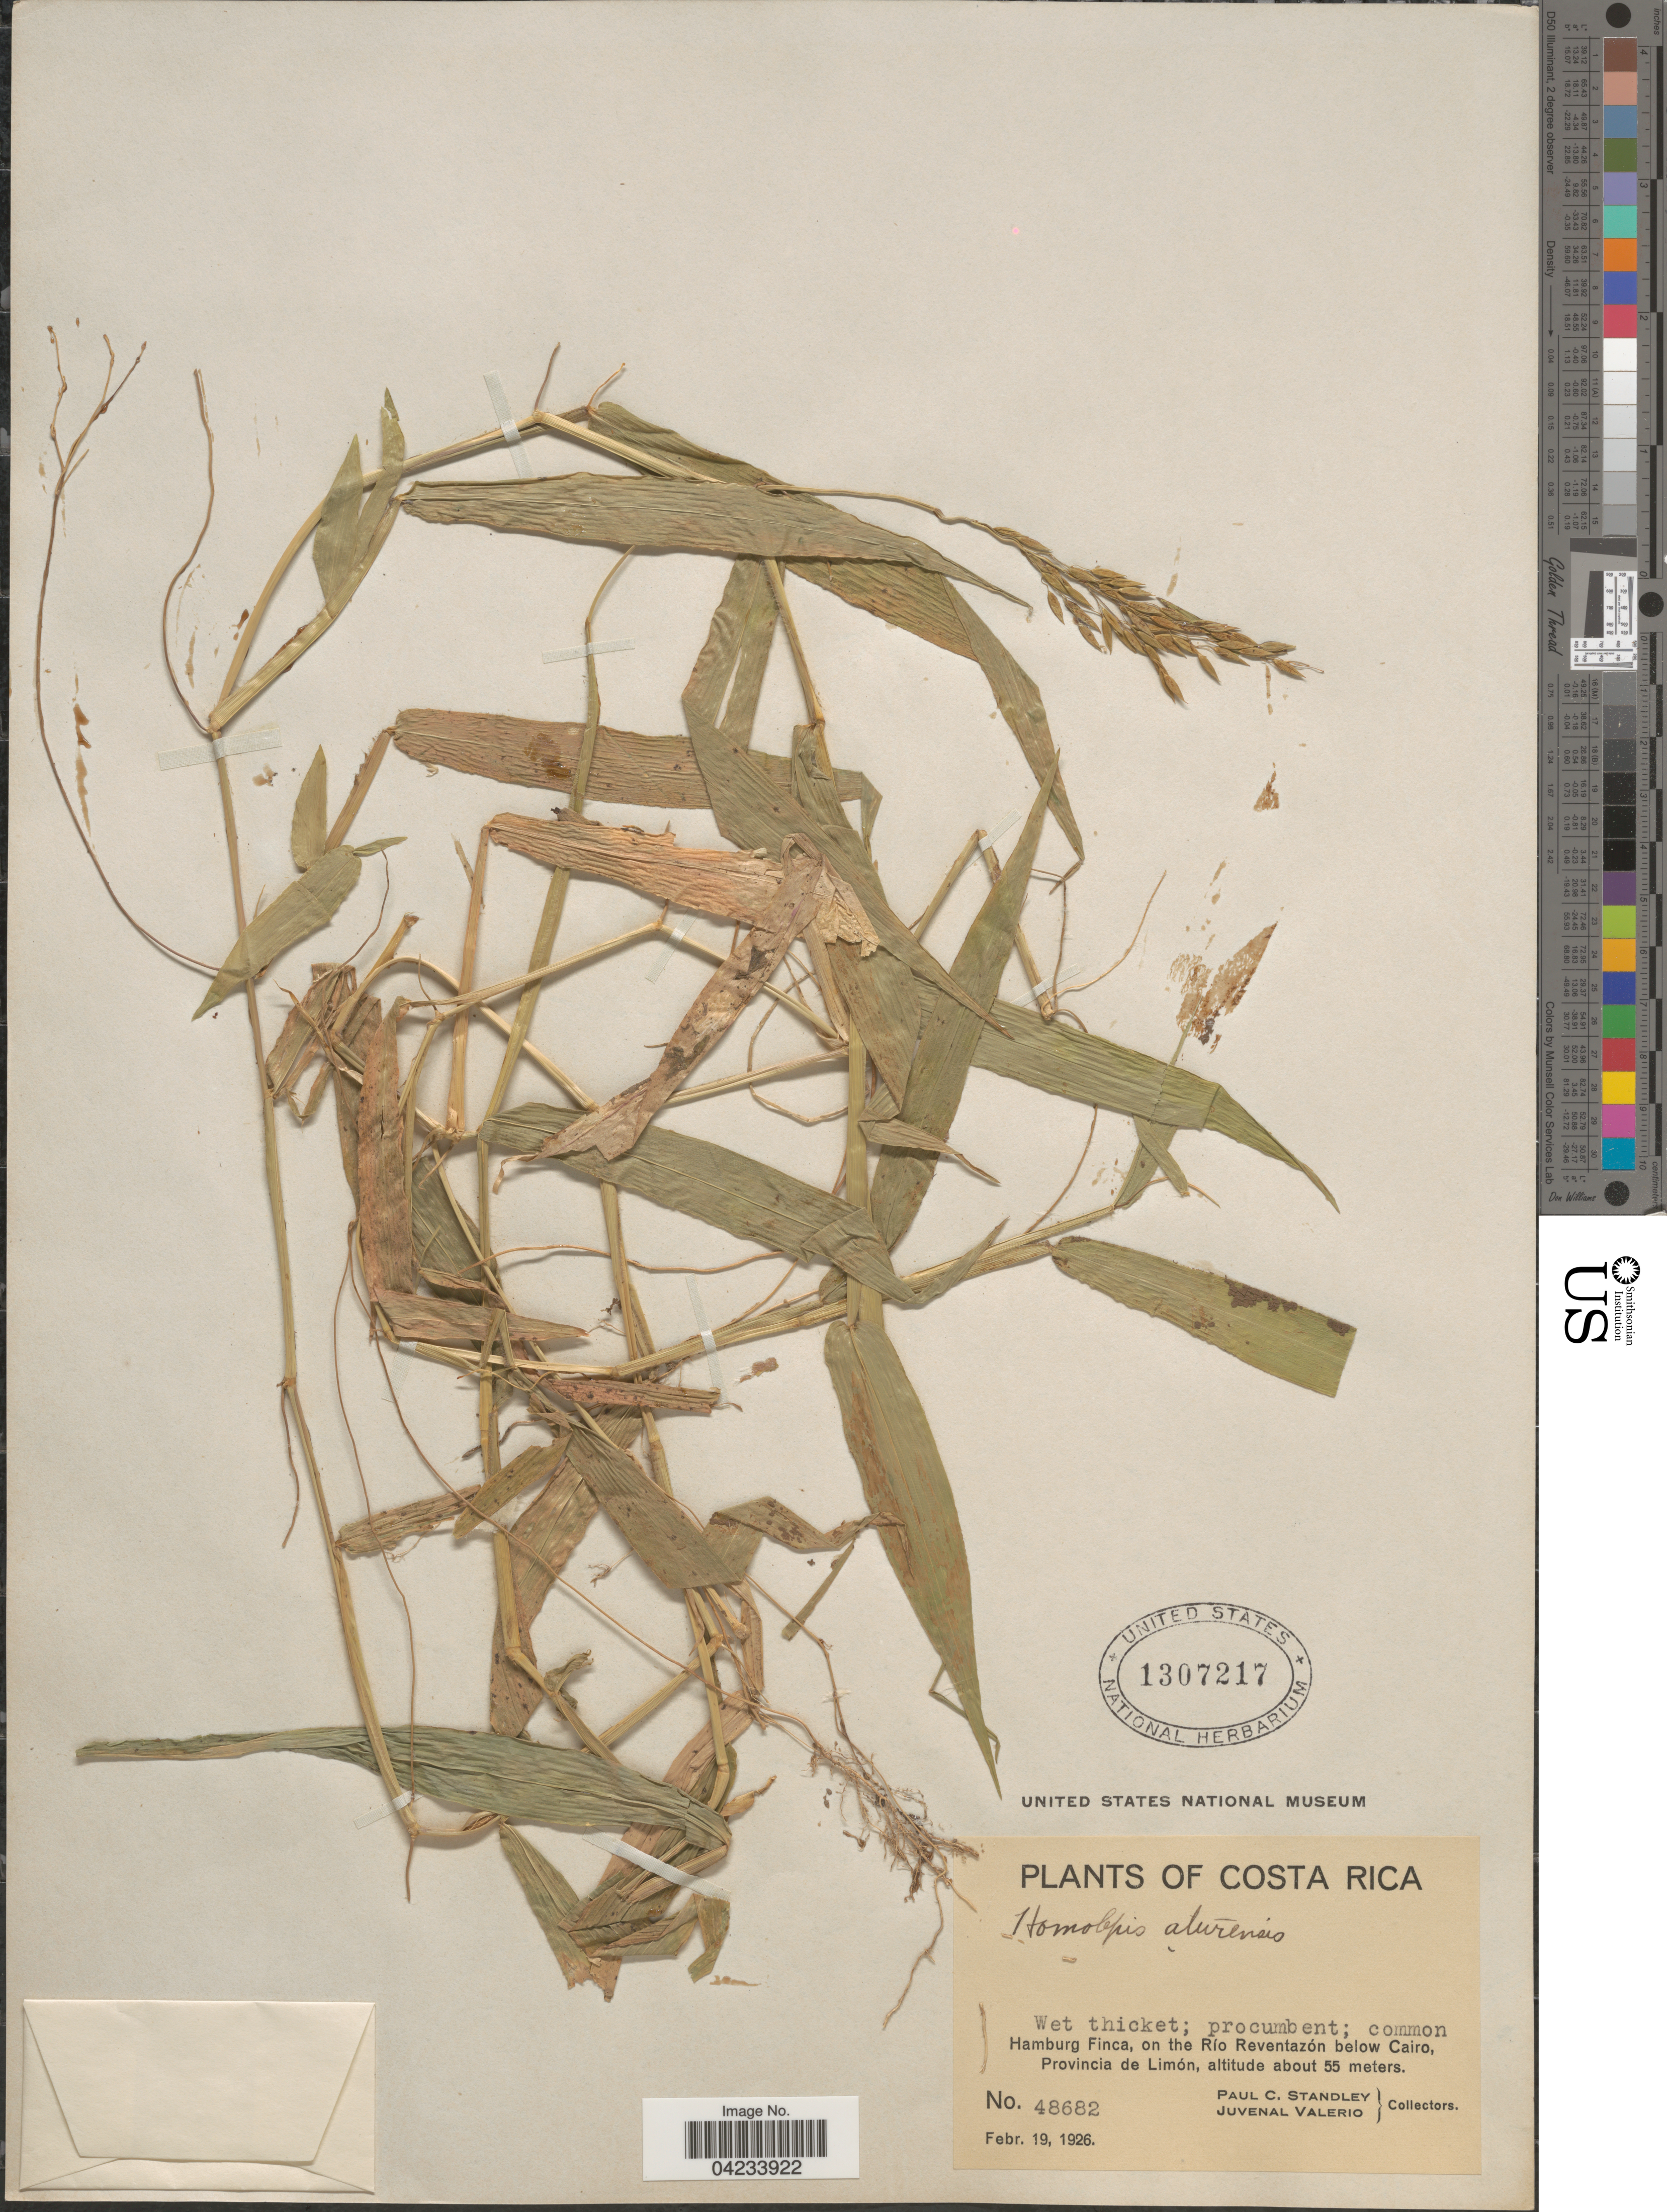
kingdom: Plantae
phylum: Tracheophyta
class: Liliopsida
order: Poales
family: Poaceae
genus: Homolepis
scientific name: Homolepis aturensis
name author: (Kunth) Chase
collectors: P. C. Standley & J. Valerio R.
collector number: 48682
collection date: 1926-02-19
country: Costa Rica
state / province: Limón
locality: Hamburg Finca, on the Río Reventazón below Cairo, Provincia de Limón.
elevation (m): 55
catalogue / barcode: US 1307217